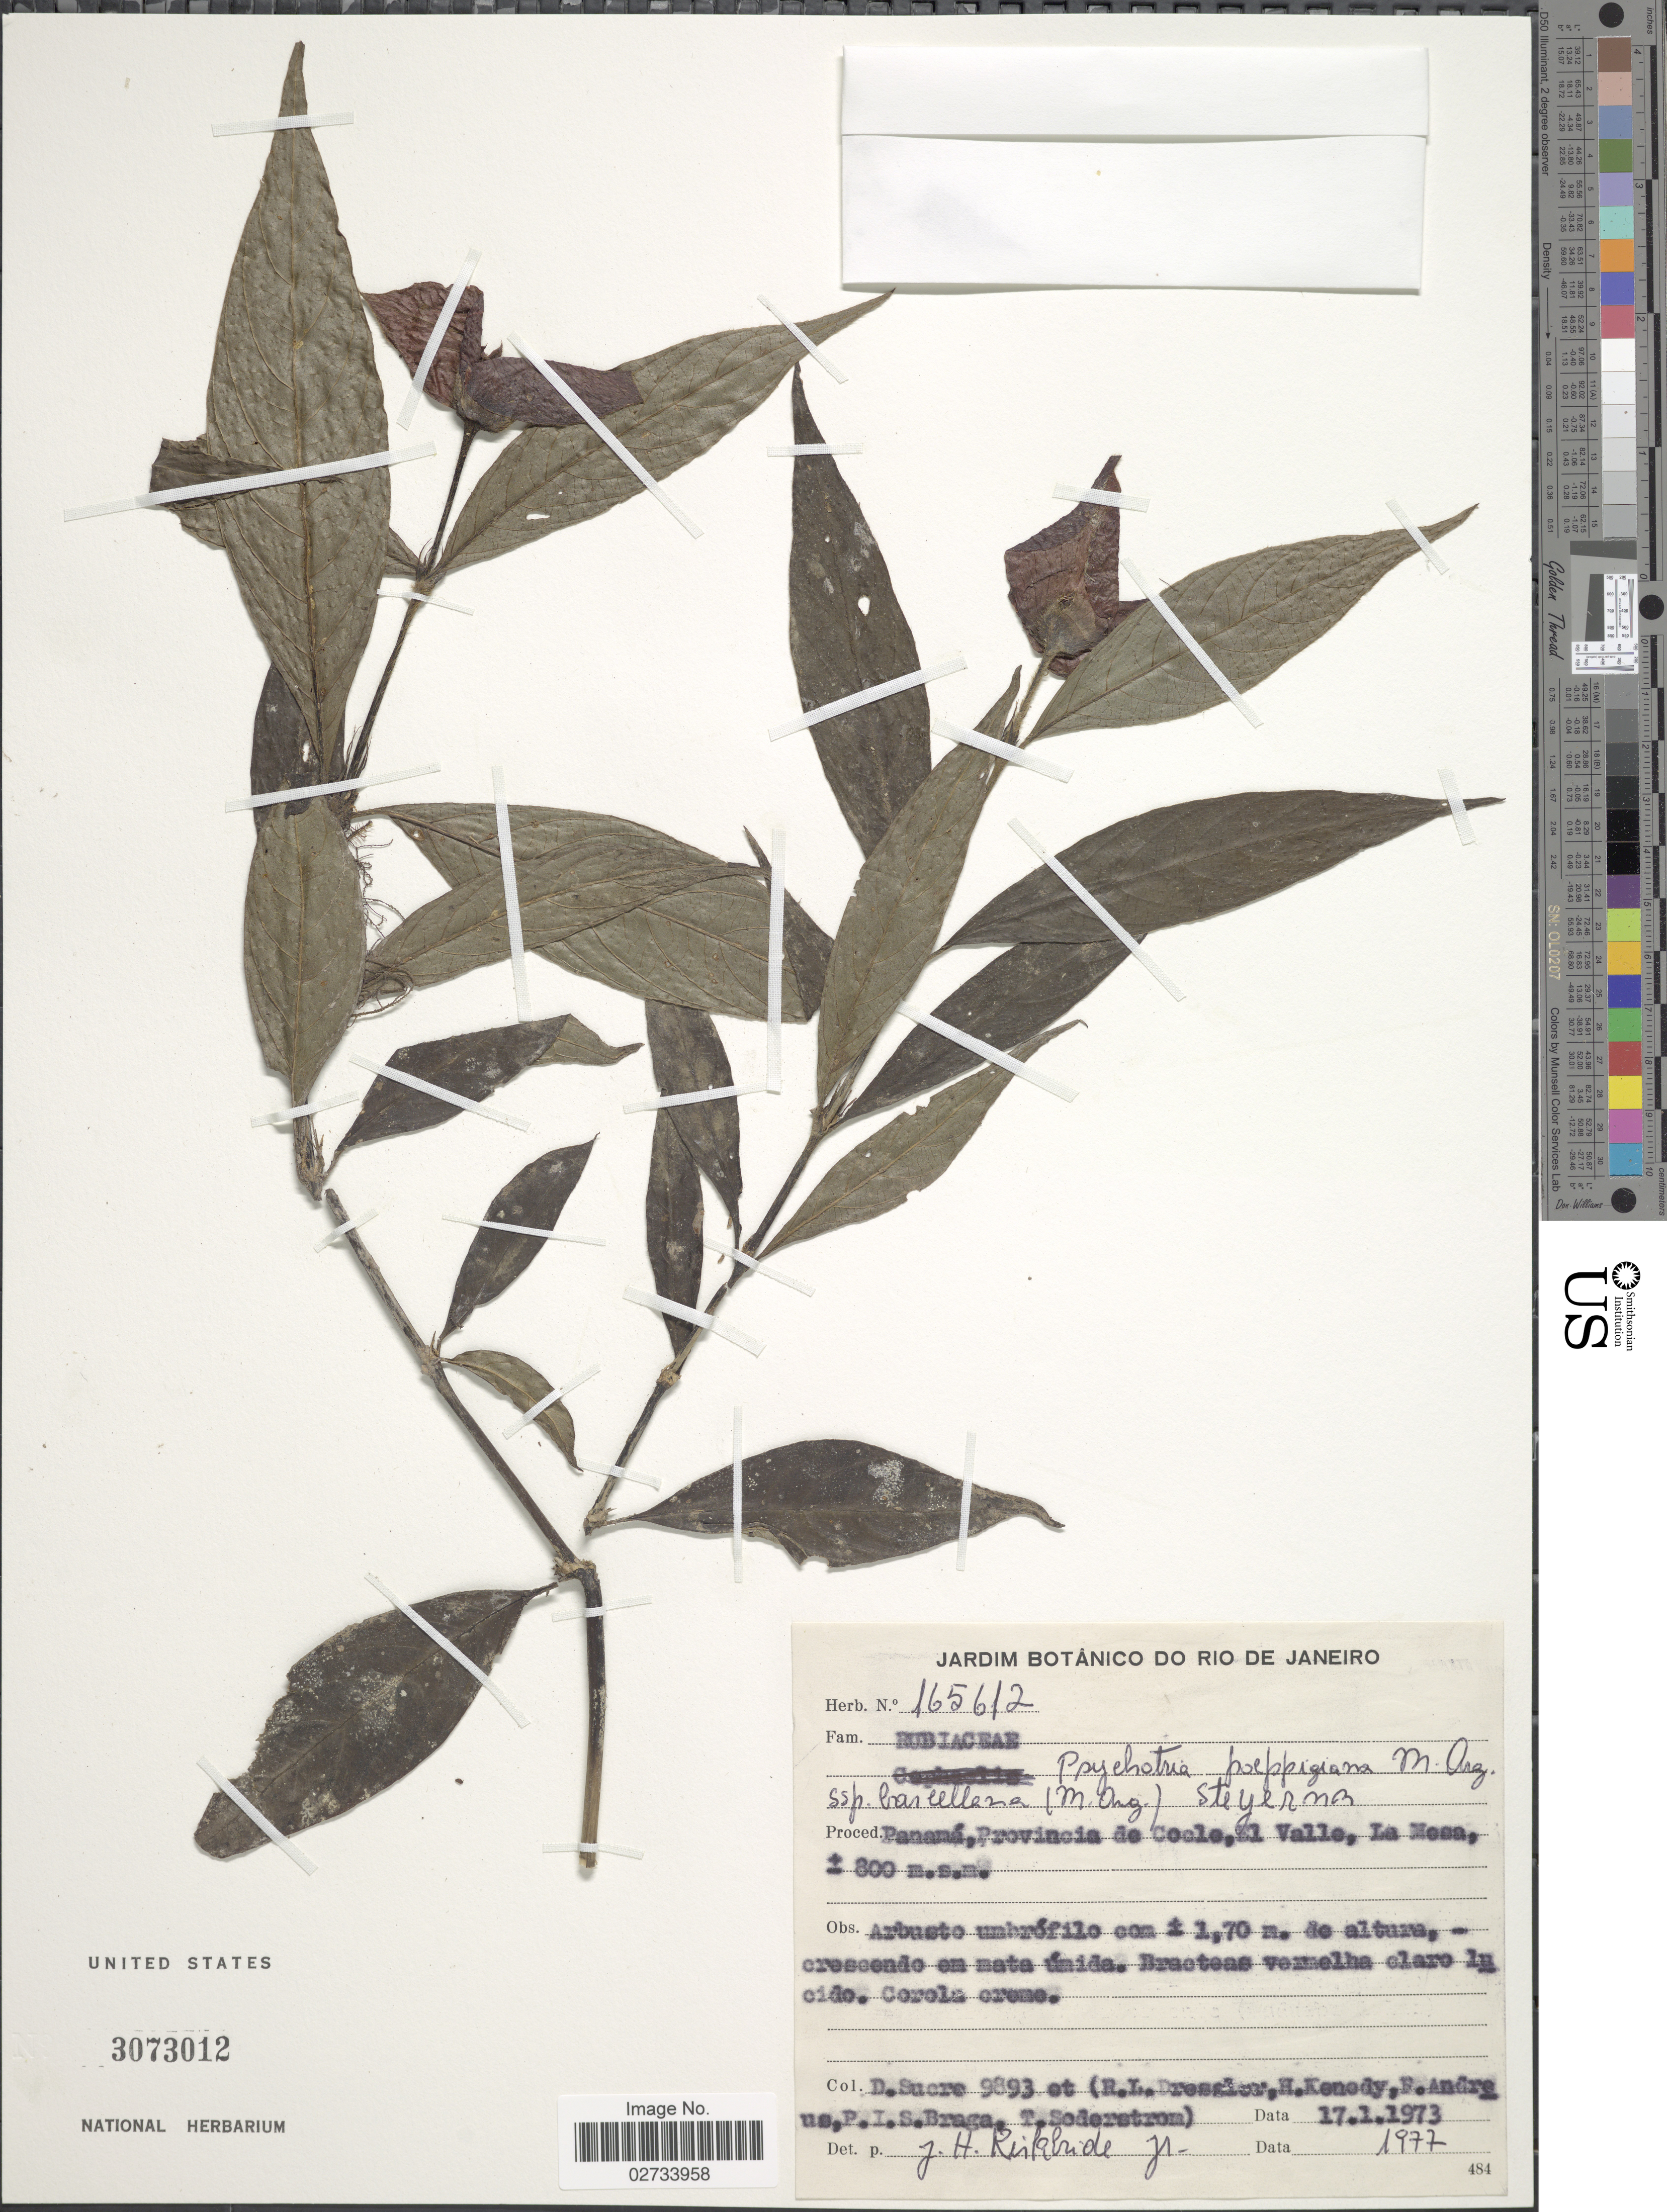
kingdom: Plantae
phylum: Tracheophyta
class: Magnoliopsida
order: Gentianales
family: Rubiaceae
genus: Psychotria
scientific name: Psychotria poeppigiana subsp. barcellana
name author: (Müll. Arg.) Steyerm.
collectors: D. Sucre, R. Dressler, H. Kenedy, F. Andreus & et al.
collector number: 9893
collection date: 1973-01-17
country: Panama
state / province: Coclé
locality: El Valle, La Mesa.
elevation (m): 800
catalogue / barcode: US 3073012